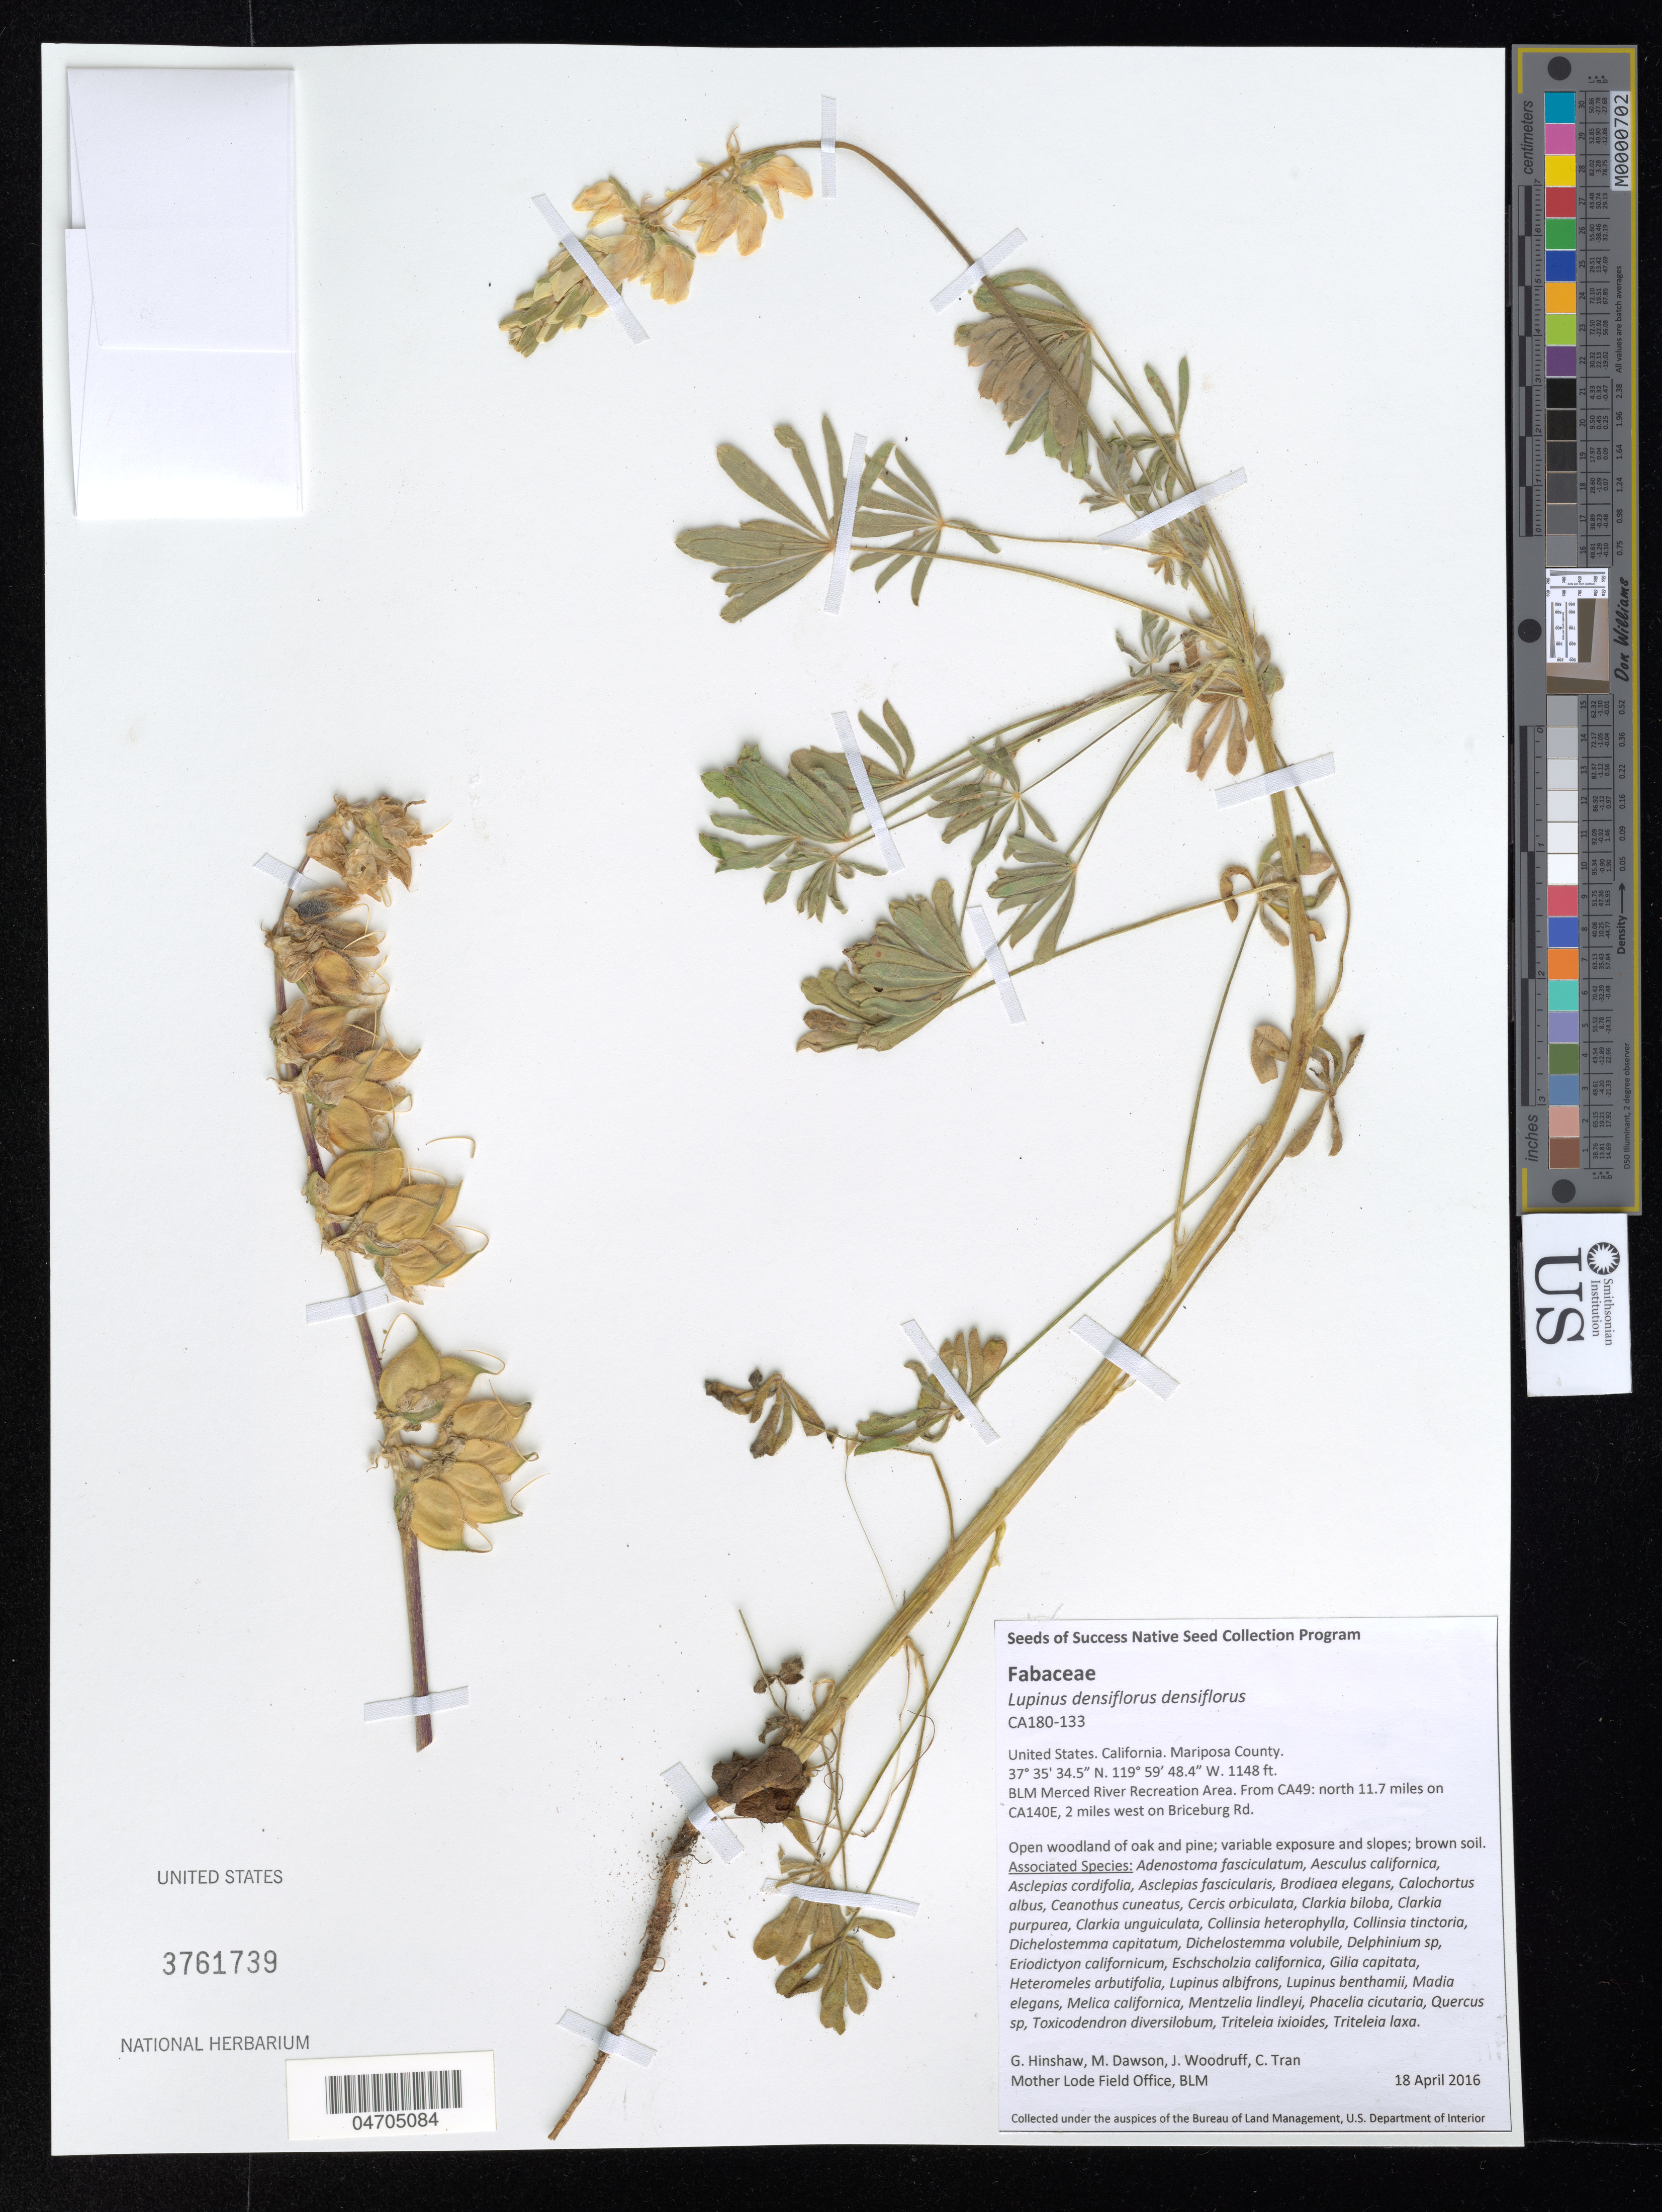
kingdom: Plantae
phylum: Tracheophyta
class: Magnoliopsida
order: Fabales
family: Fabaceae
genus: Lupinus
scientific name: Lupinus densiflorus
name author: Benth.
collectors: G. Hinshaw, M. Dawson, J. Woodruff & C. Tran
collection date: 2016-04-18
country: United States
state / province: California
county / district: Mariposa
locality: Mariposa County. BLM Merced River Recreation Area. From CA49: north 11.7 miles on CA140E, 2 miles west on Briceburg Rd.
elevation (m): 350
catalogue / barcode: US 3761739